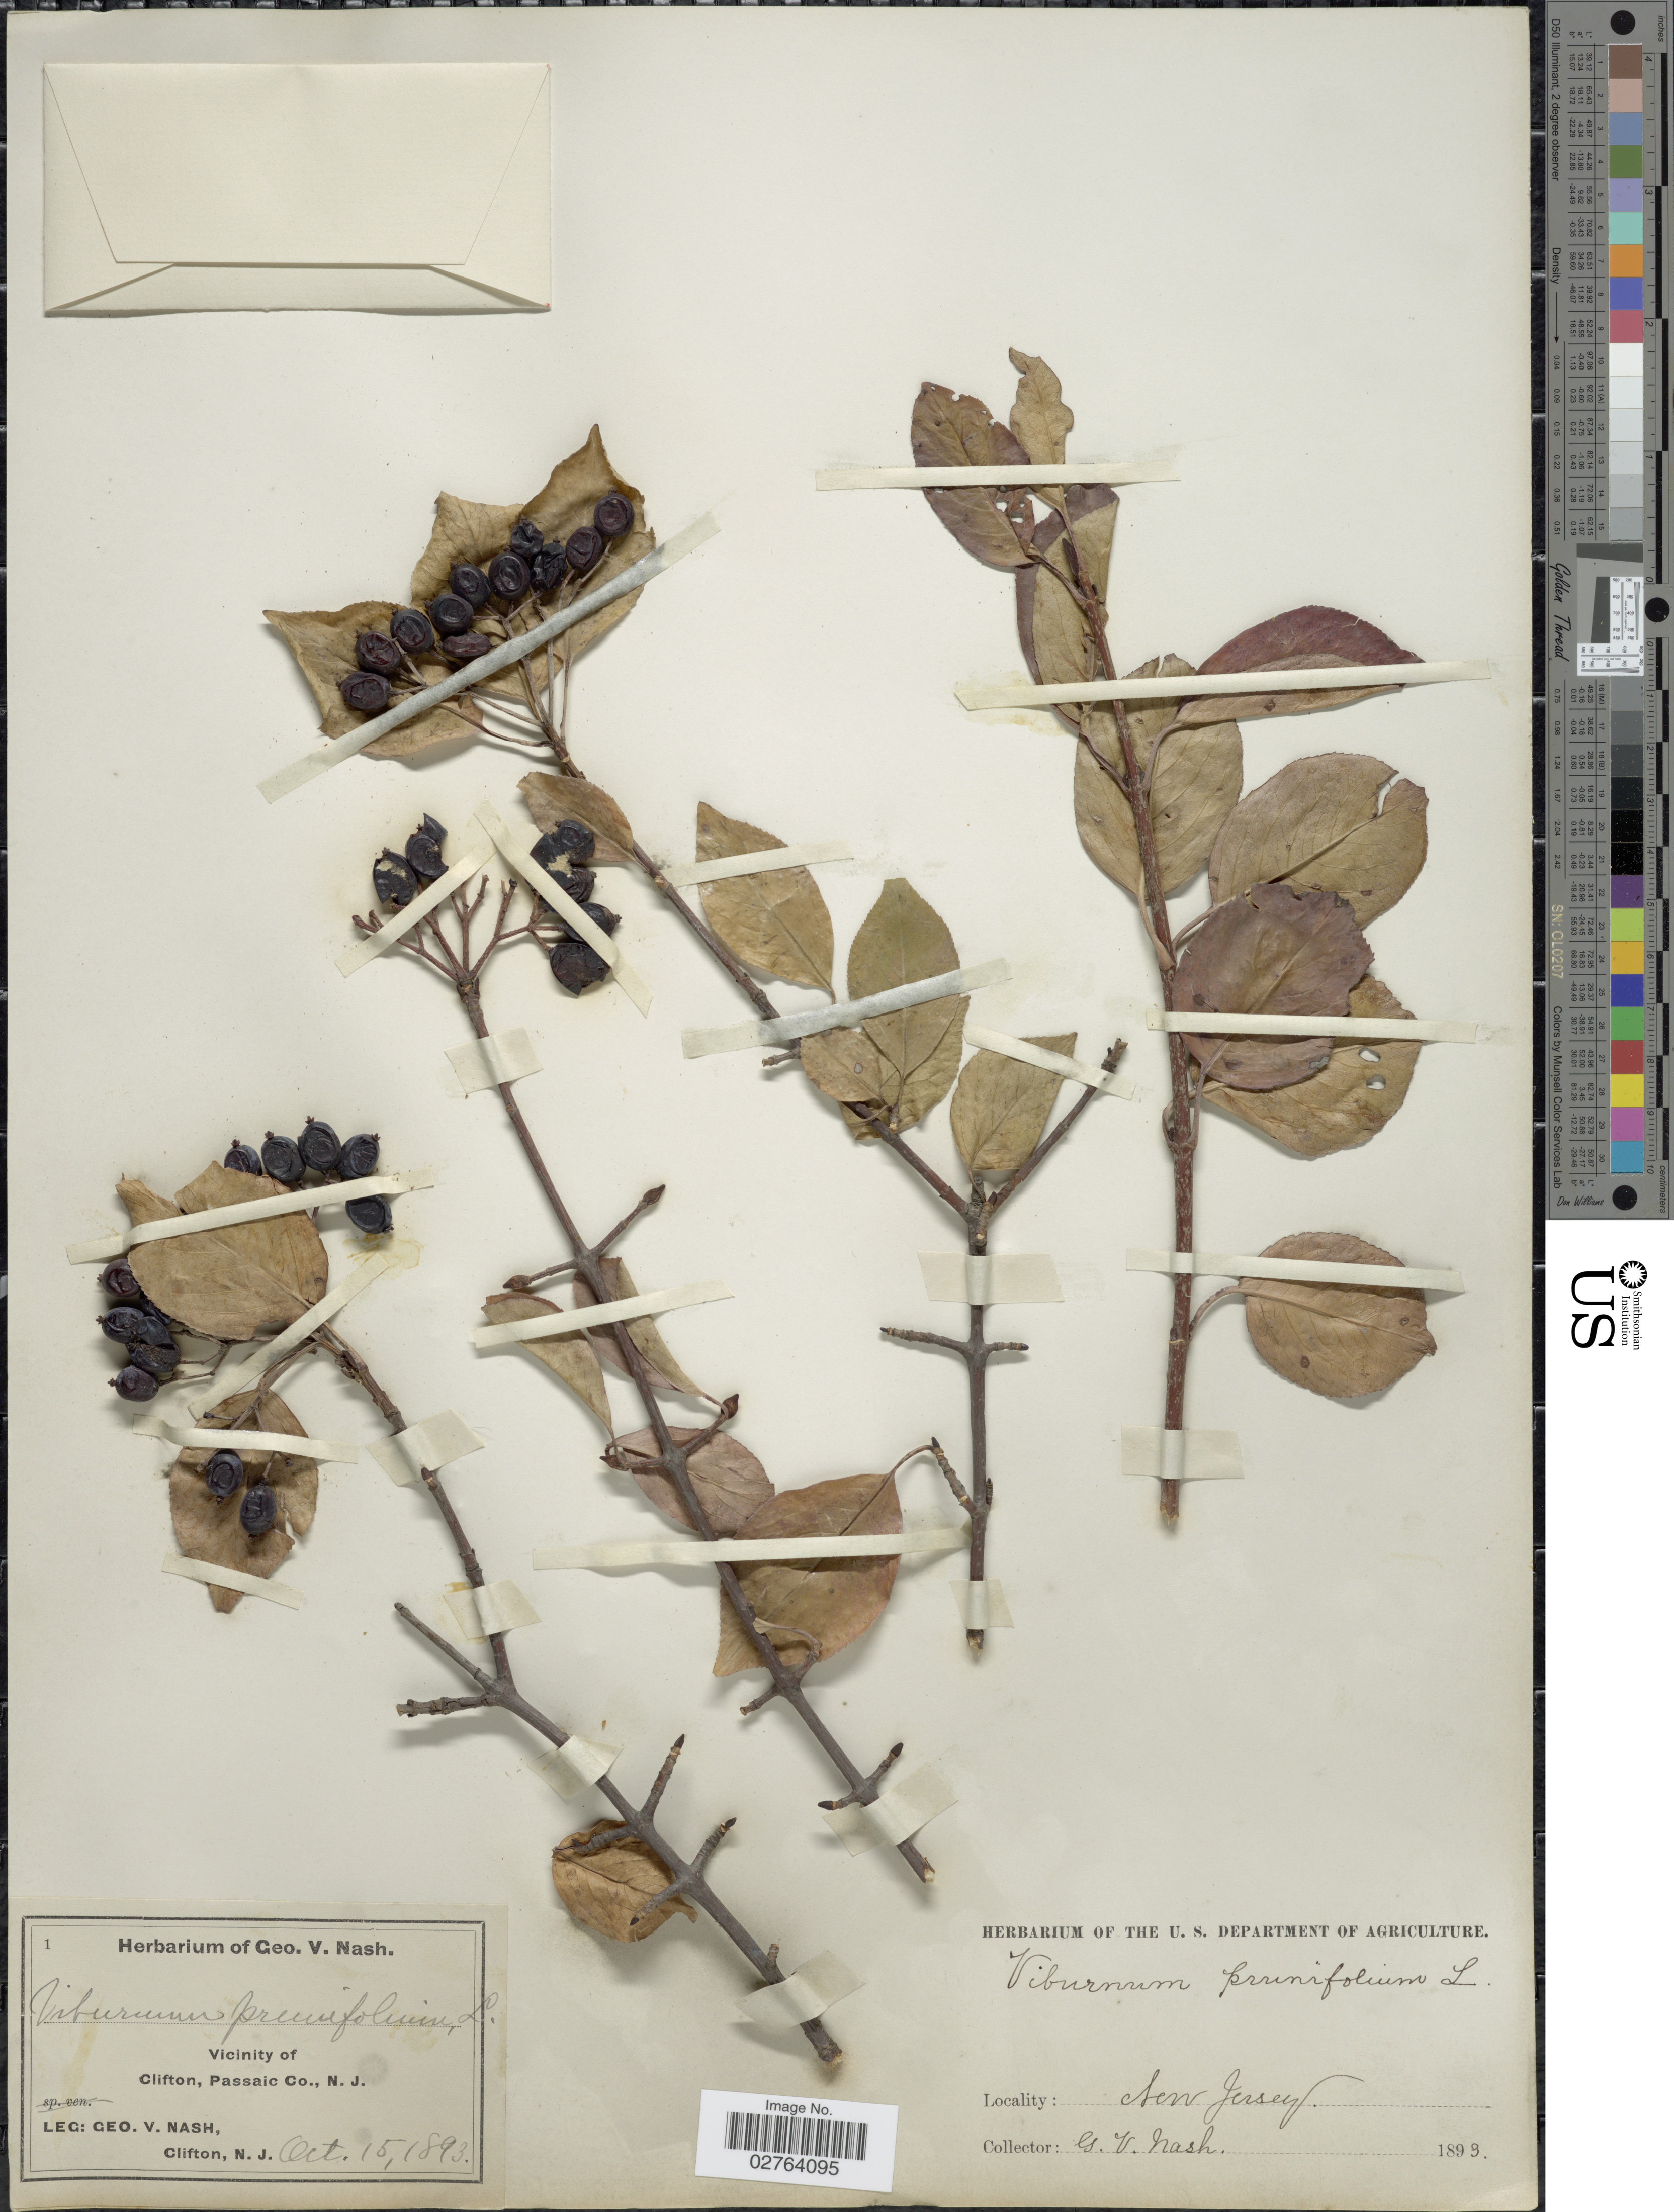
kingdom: Plantae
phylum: Tracheophyta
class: Magnoliopsida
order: Dipsacales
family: Viburnaceae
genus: Viburnum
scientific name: Viburnum prunifolium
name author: L.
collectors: G. V. Nash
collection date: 1893-10-15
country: United States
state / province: New Jersey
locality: Vicinity of Clifton, Passaic Co.